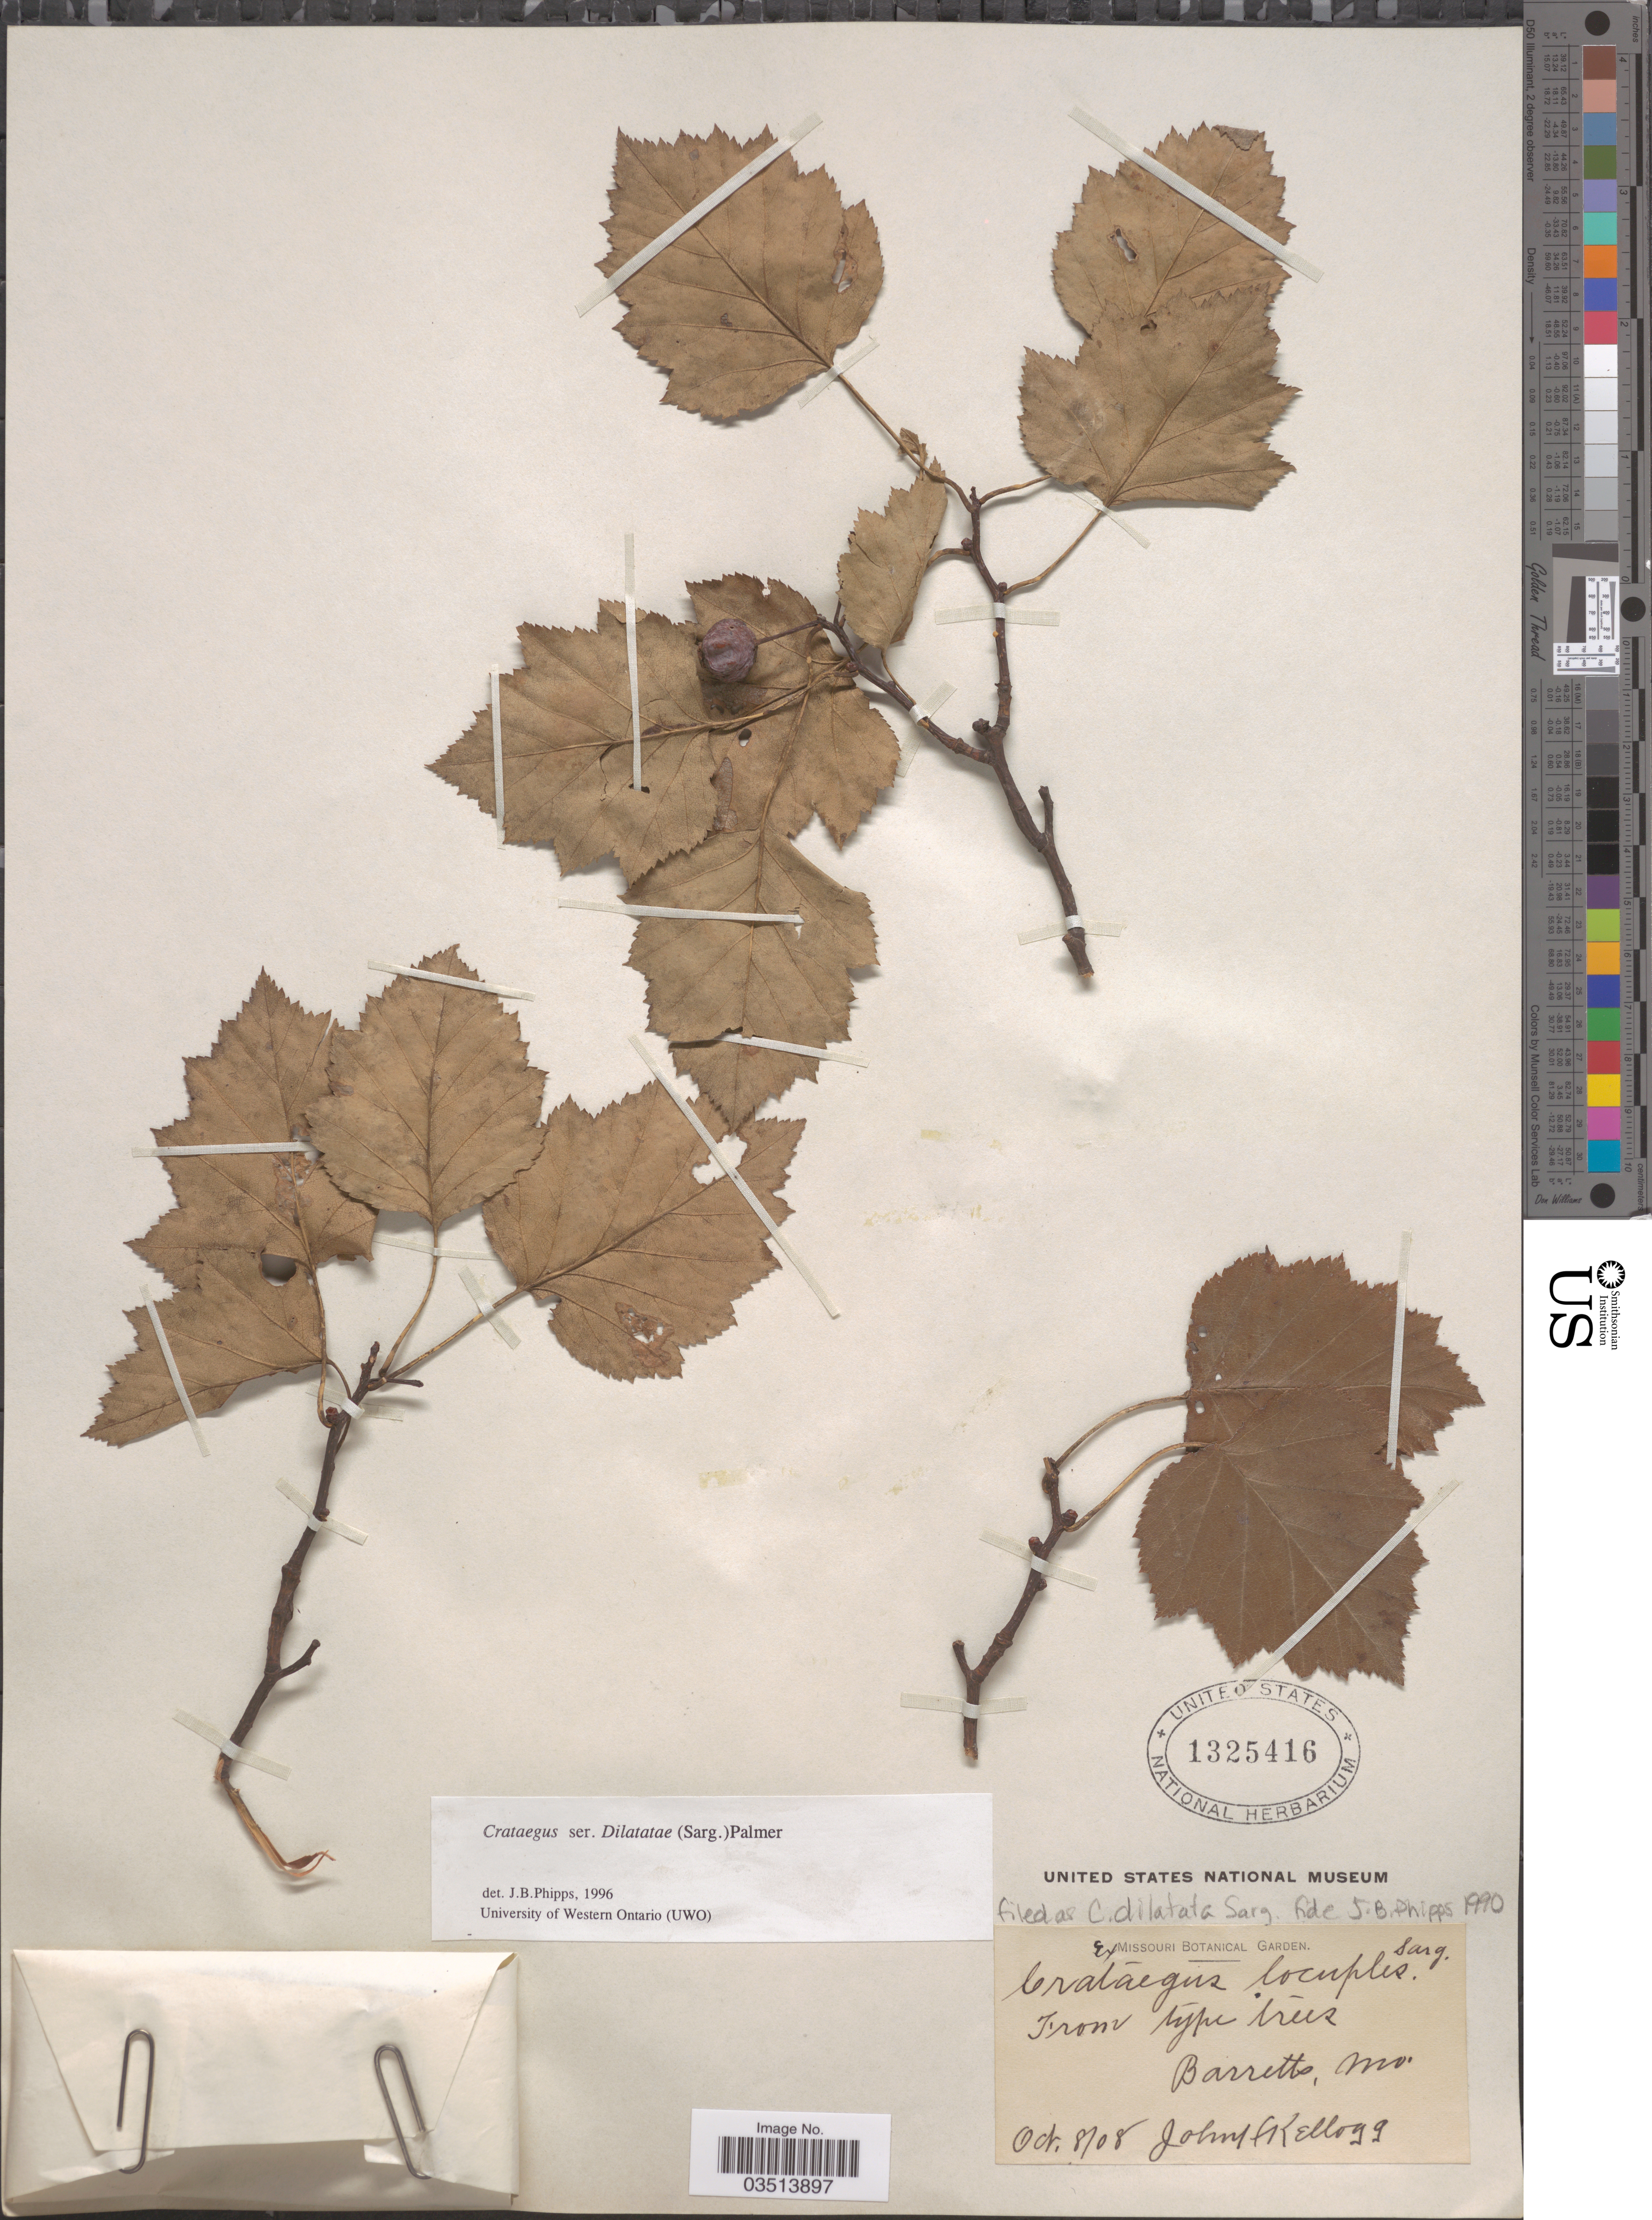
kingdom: Plantae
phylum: Tracheophyta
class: Magnoliopsida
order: Rosales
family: Rosaceae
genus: Crataegus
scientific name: Crataegus coccinioides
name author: Ashe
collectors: J. H. Kellogg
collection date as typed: Transcribed d/m/y: 8/10/8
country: United States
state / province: Missouri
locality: Barretts.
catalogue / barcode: US 1325416